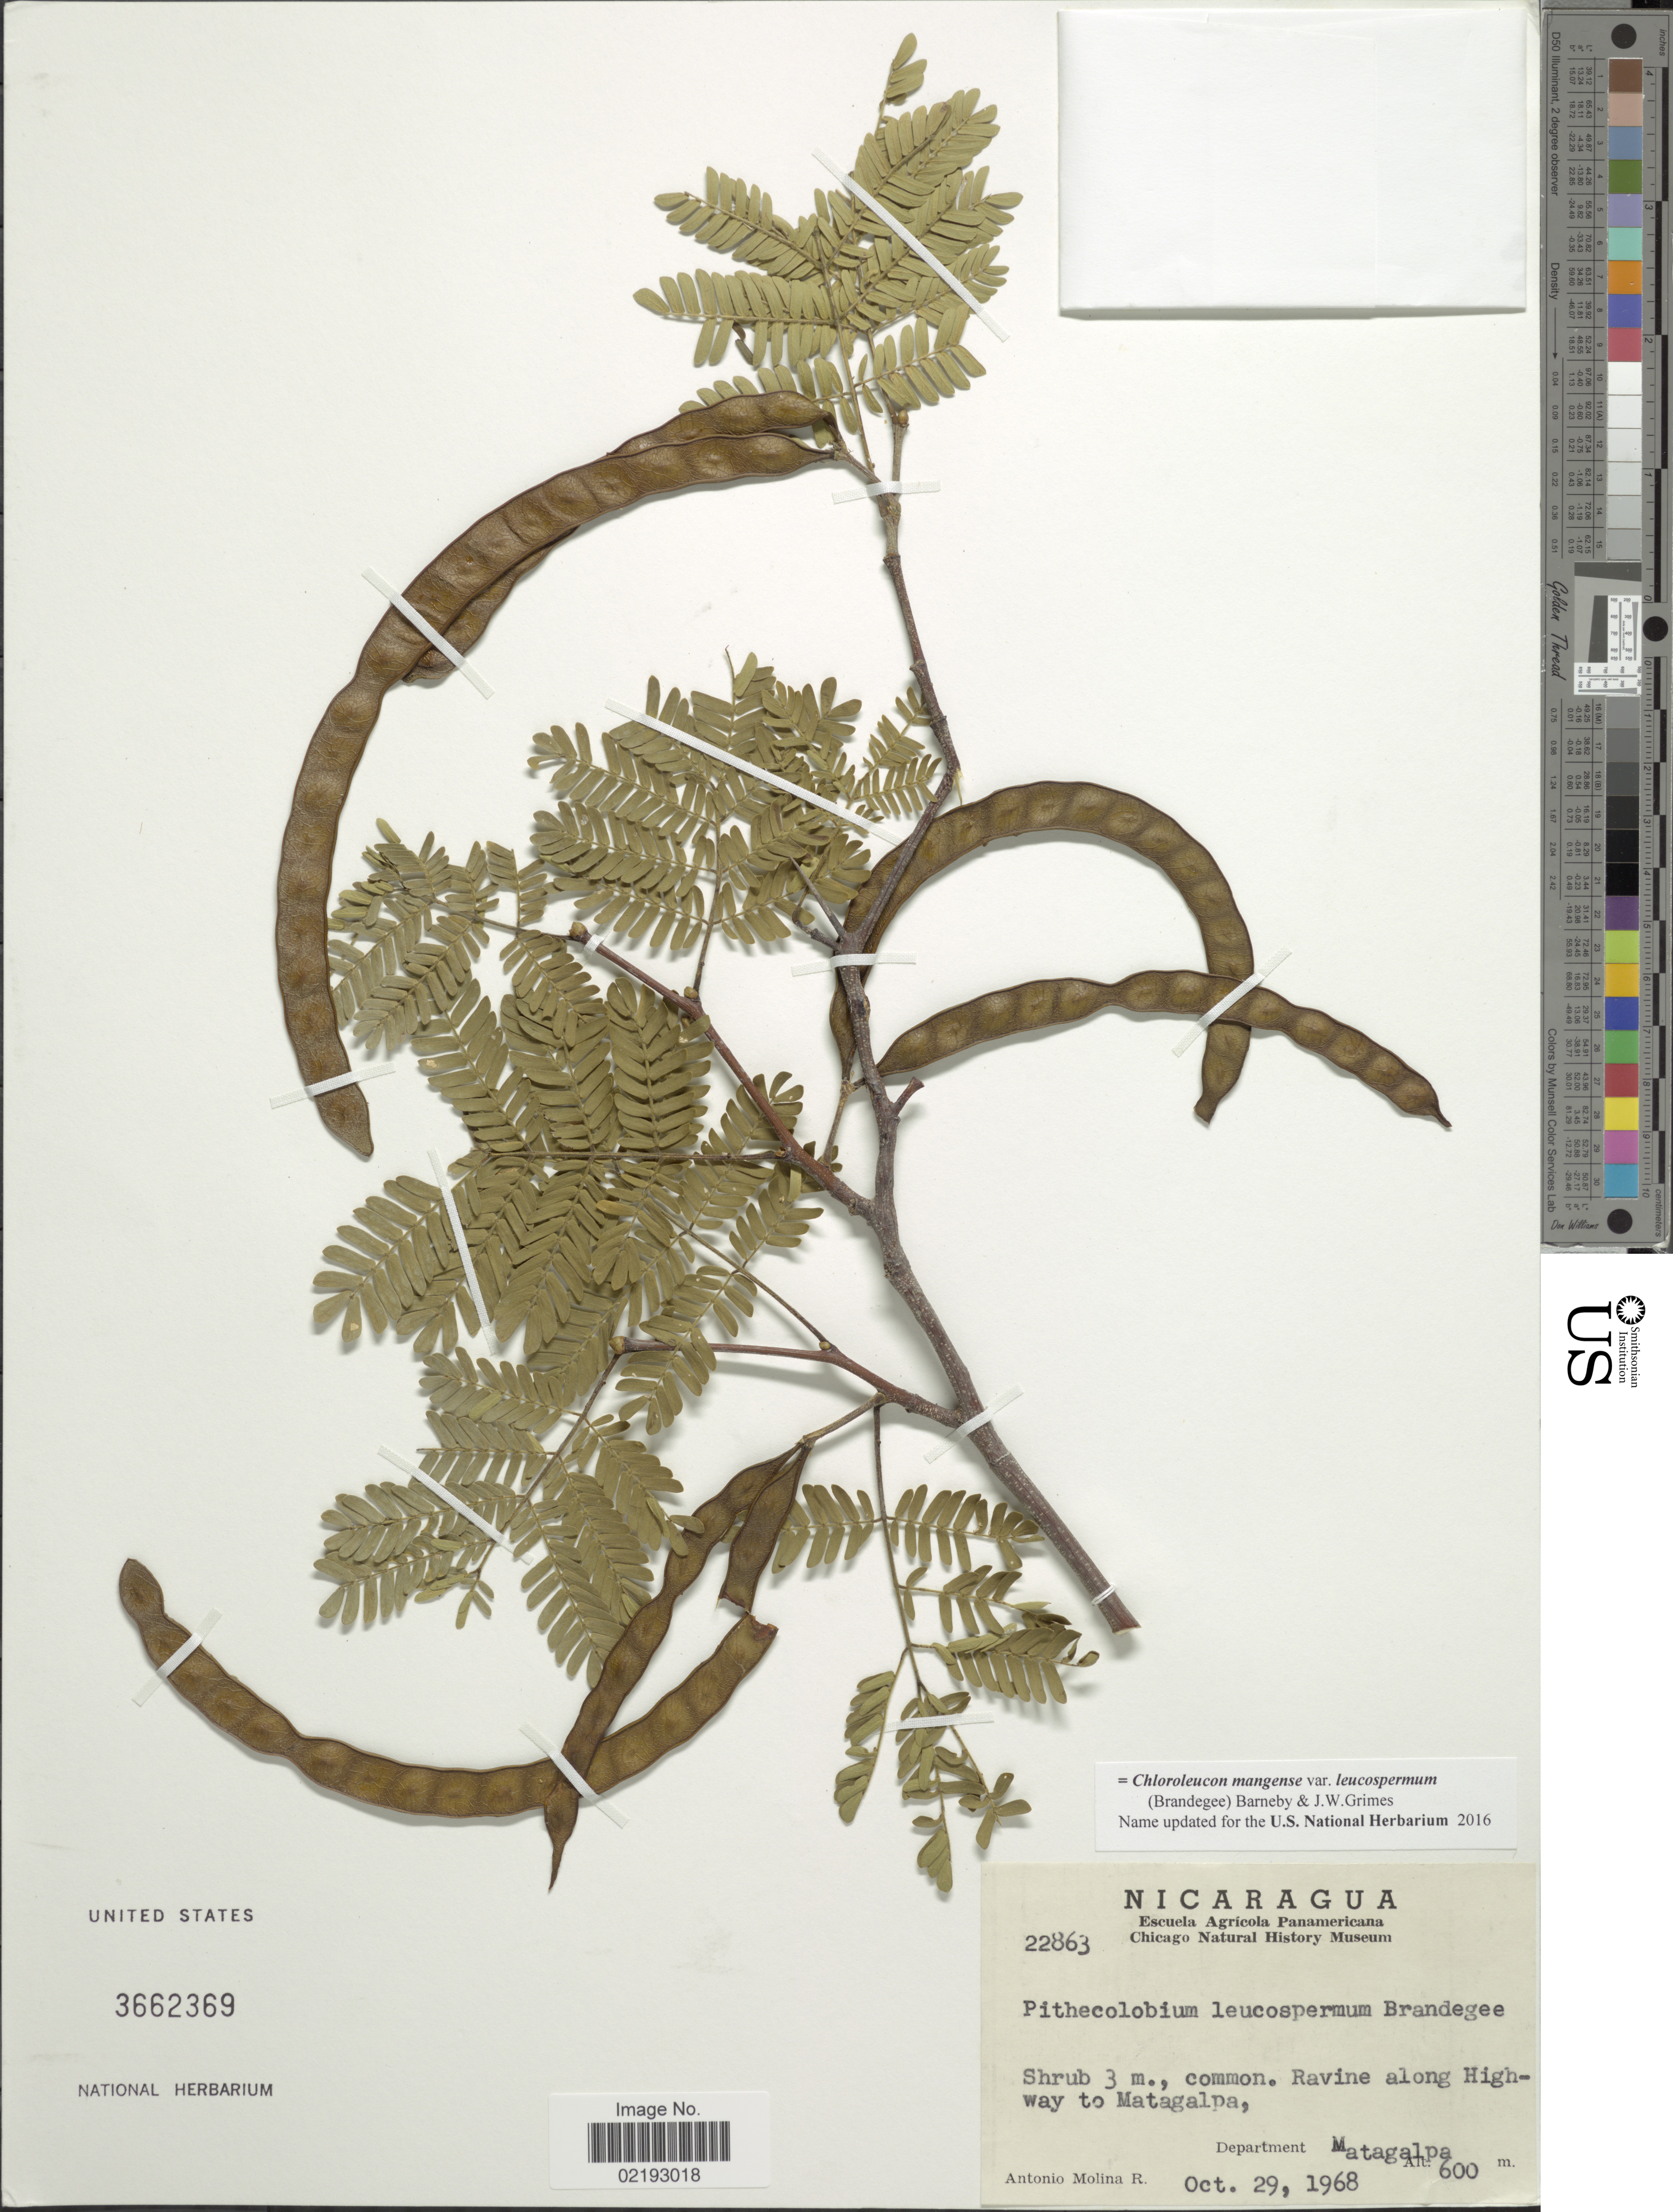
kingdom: Plantae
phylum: Tracheophyta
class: Magnoliopsida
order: Fabales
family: Fabaceae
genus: Chloroleucon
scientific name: Chloroleucon mangense var. leucospermum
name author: (Brandegee) Barneby & J.W. Grimes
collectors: A. Molina R.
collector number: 22863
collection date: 1968-10-29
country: Nicaragua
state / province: Matagalpa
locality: Ravine along Highway to Matagalpa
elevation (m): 600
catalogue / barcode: US 3662369